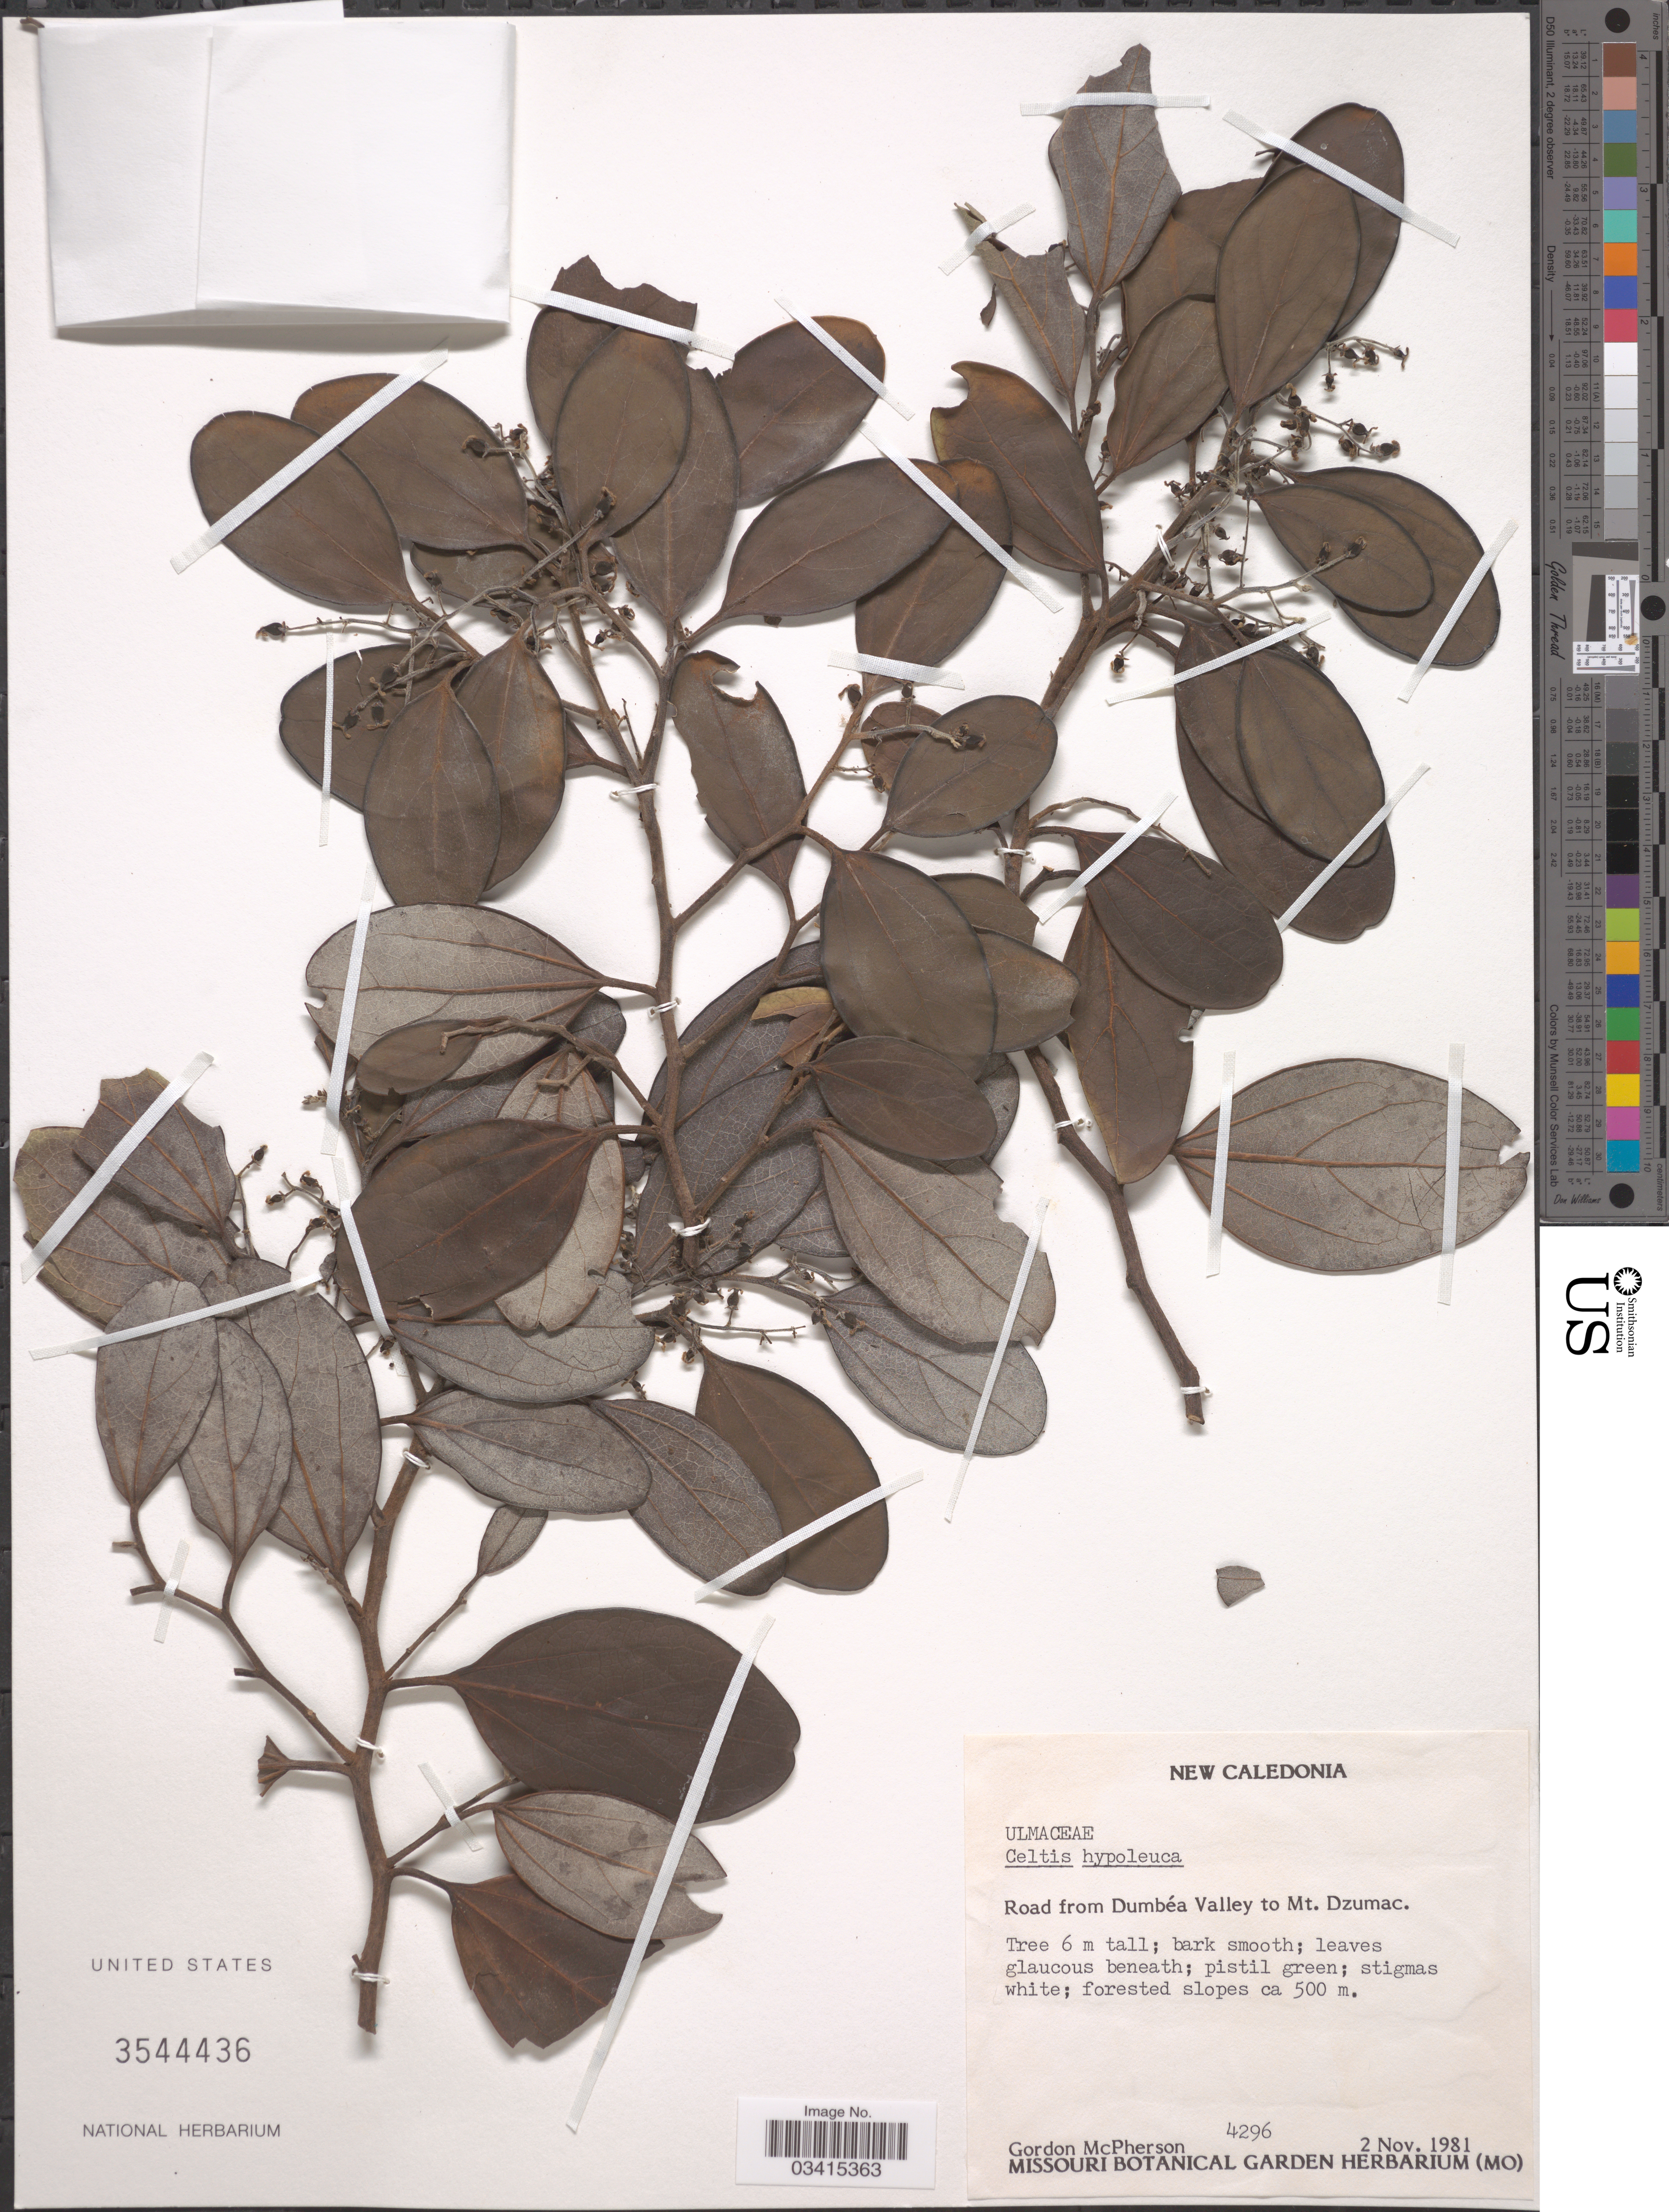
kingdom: Plantae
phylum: Tracheophyta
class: Magnoliopsida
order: Rosales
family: Cannabaceae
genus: Celtis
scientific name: Celtis hypoleuca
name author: Planch.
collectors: G. D. McPherson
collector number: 4296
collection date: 1981-11-02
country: New Caledonia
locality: Road from Dumbéa Valley to Mt. Dzumac.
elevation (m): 500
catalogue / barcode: US 3544436